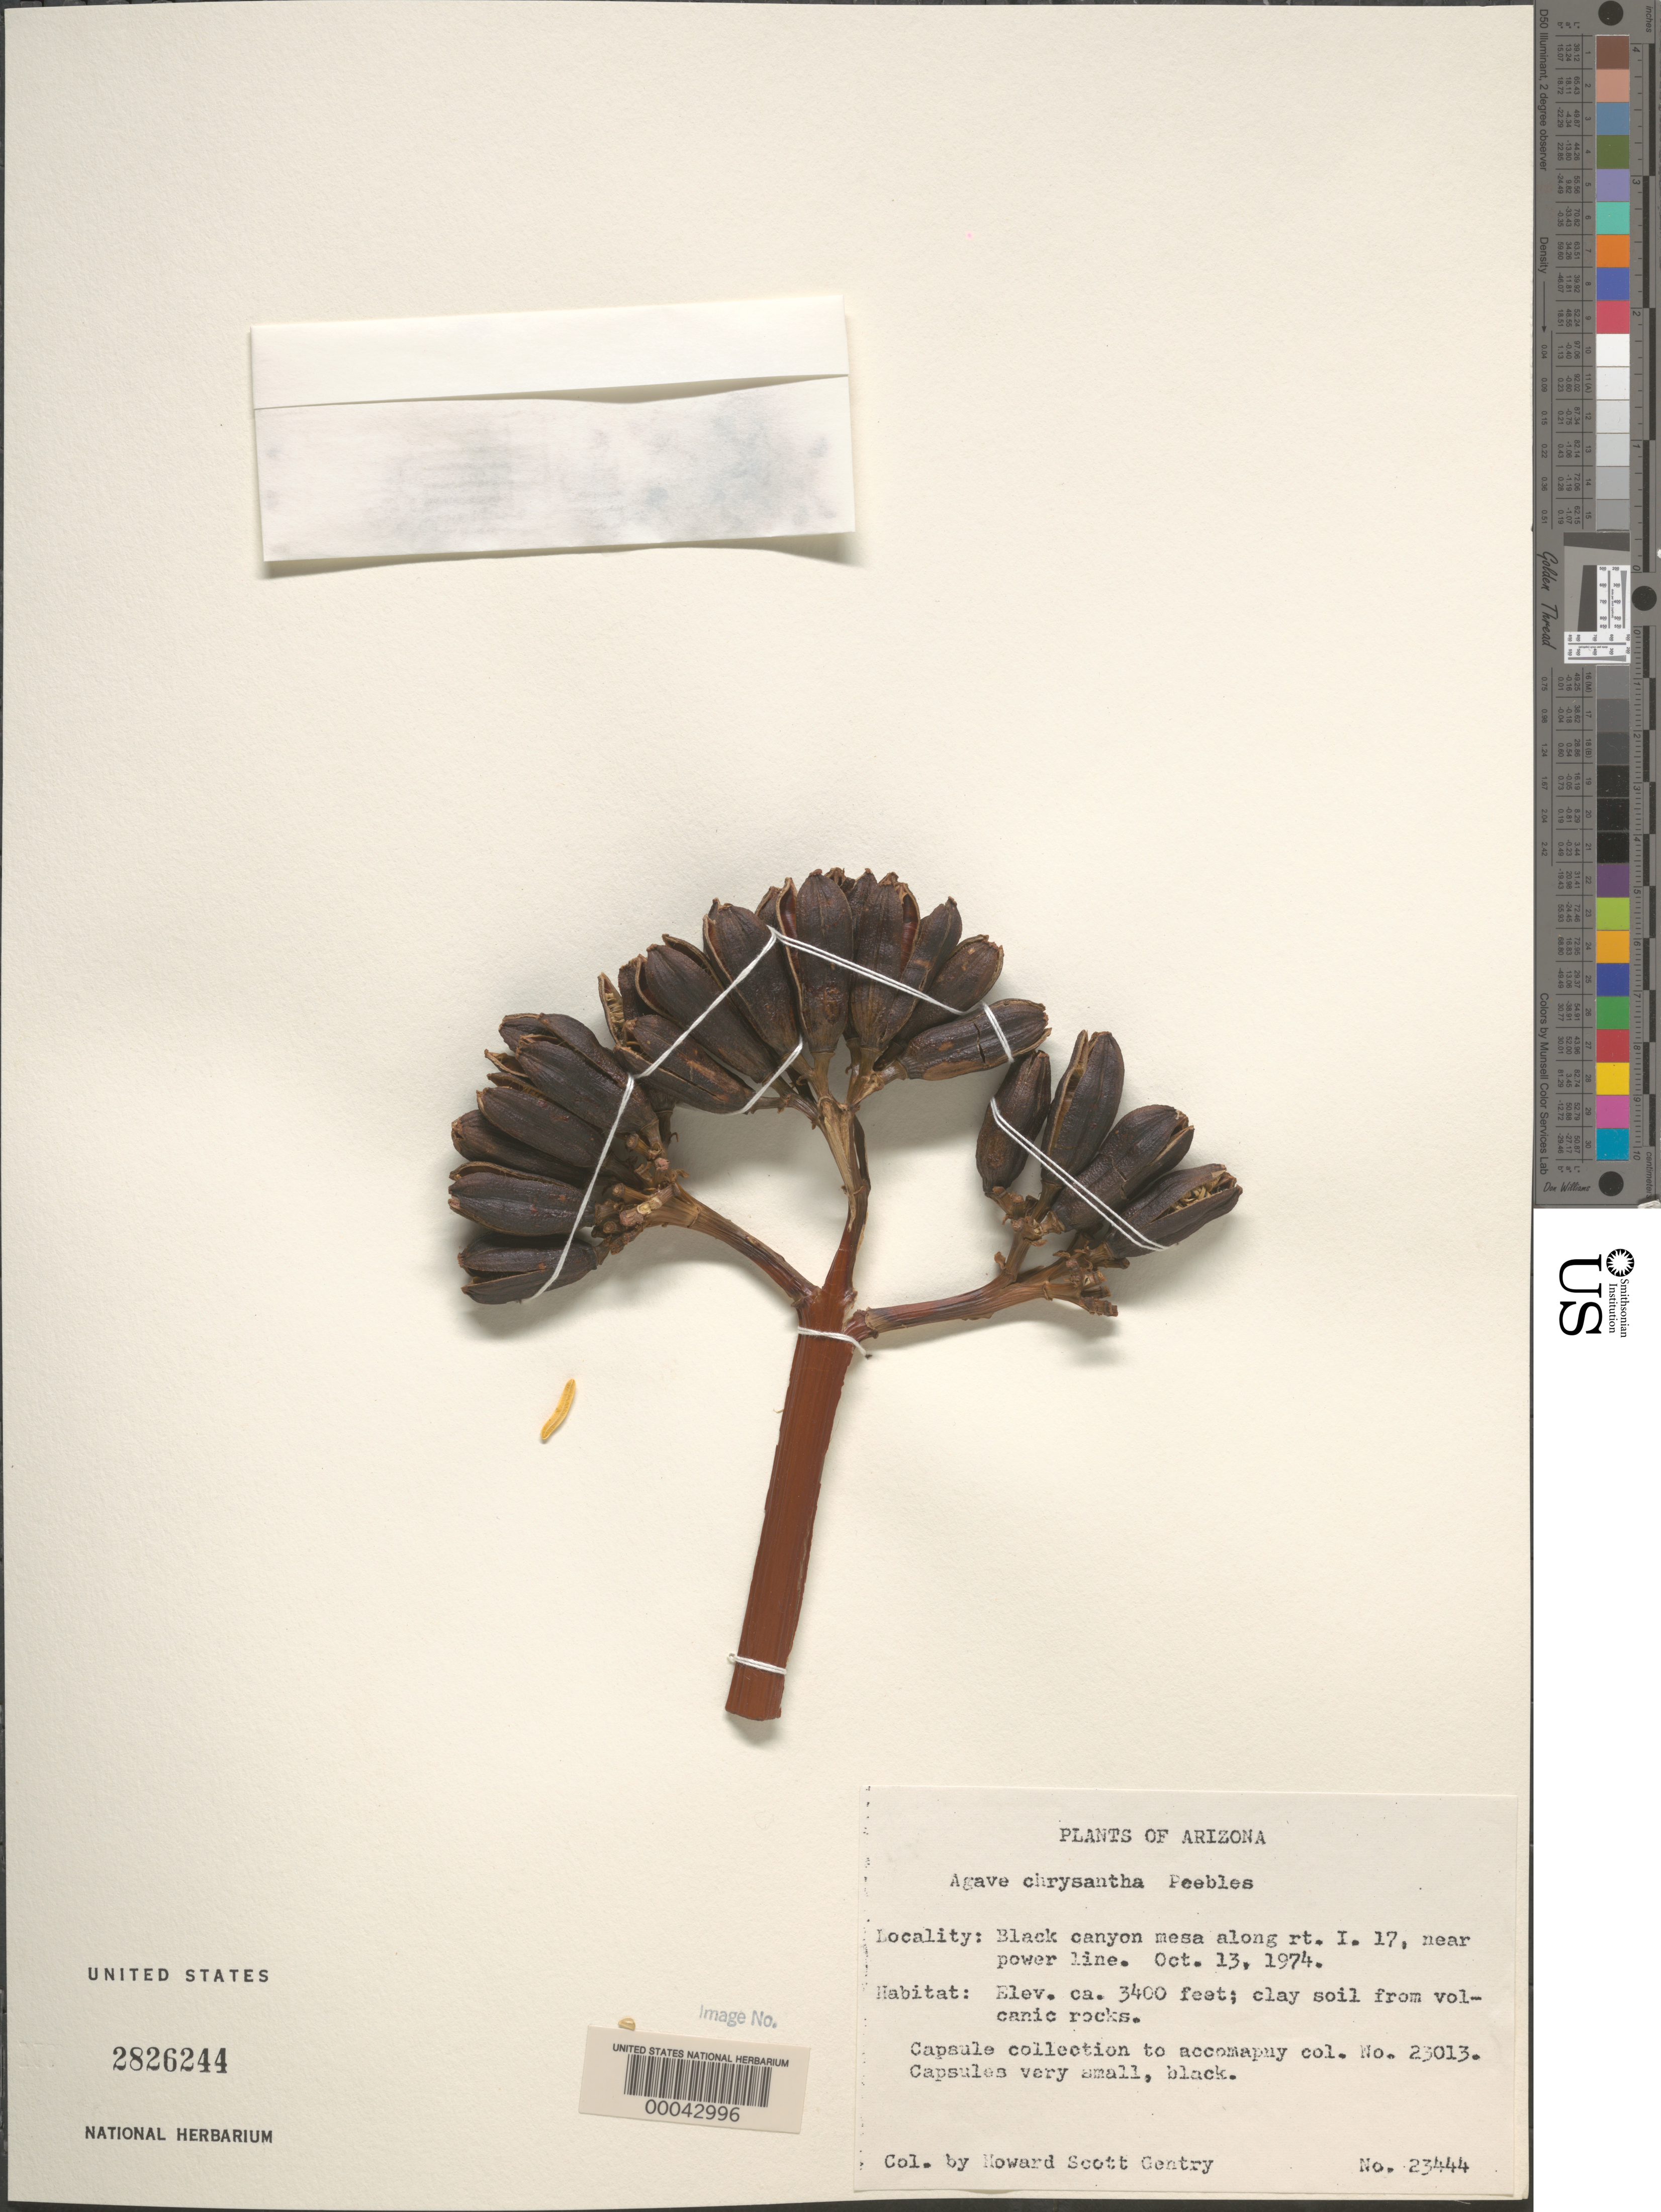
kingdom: Plantae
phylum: Tracheophyta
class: Liliopsida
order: Asparagales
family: Asparagaceae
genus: Agave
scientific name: Agave chrysantha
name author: Peebles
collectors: H. S. Gentry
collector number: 23444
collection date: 1974-10-13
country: United States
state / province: Arizona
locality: Black canyon mesa along rt. I. 17, near power line.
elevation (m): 1036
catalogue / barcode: US 2826244